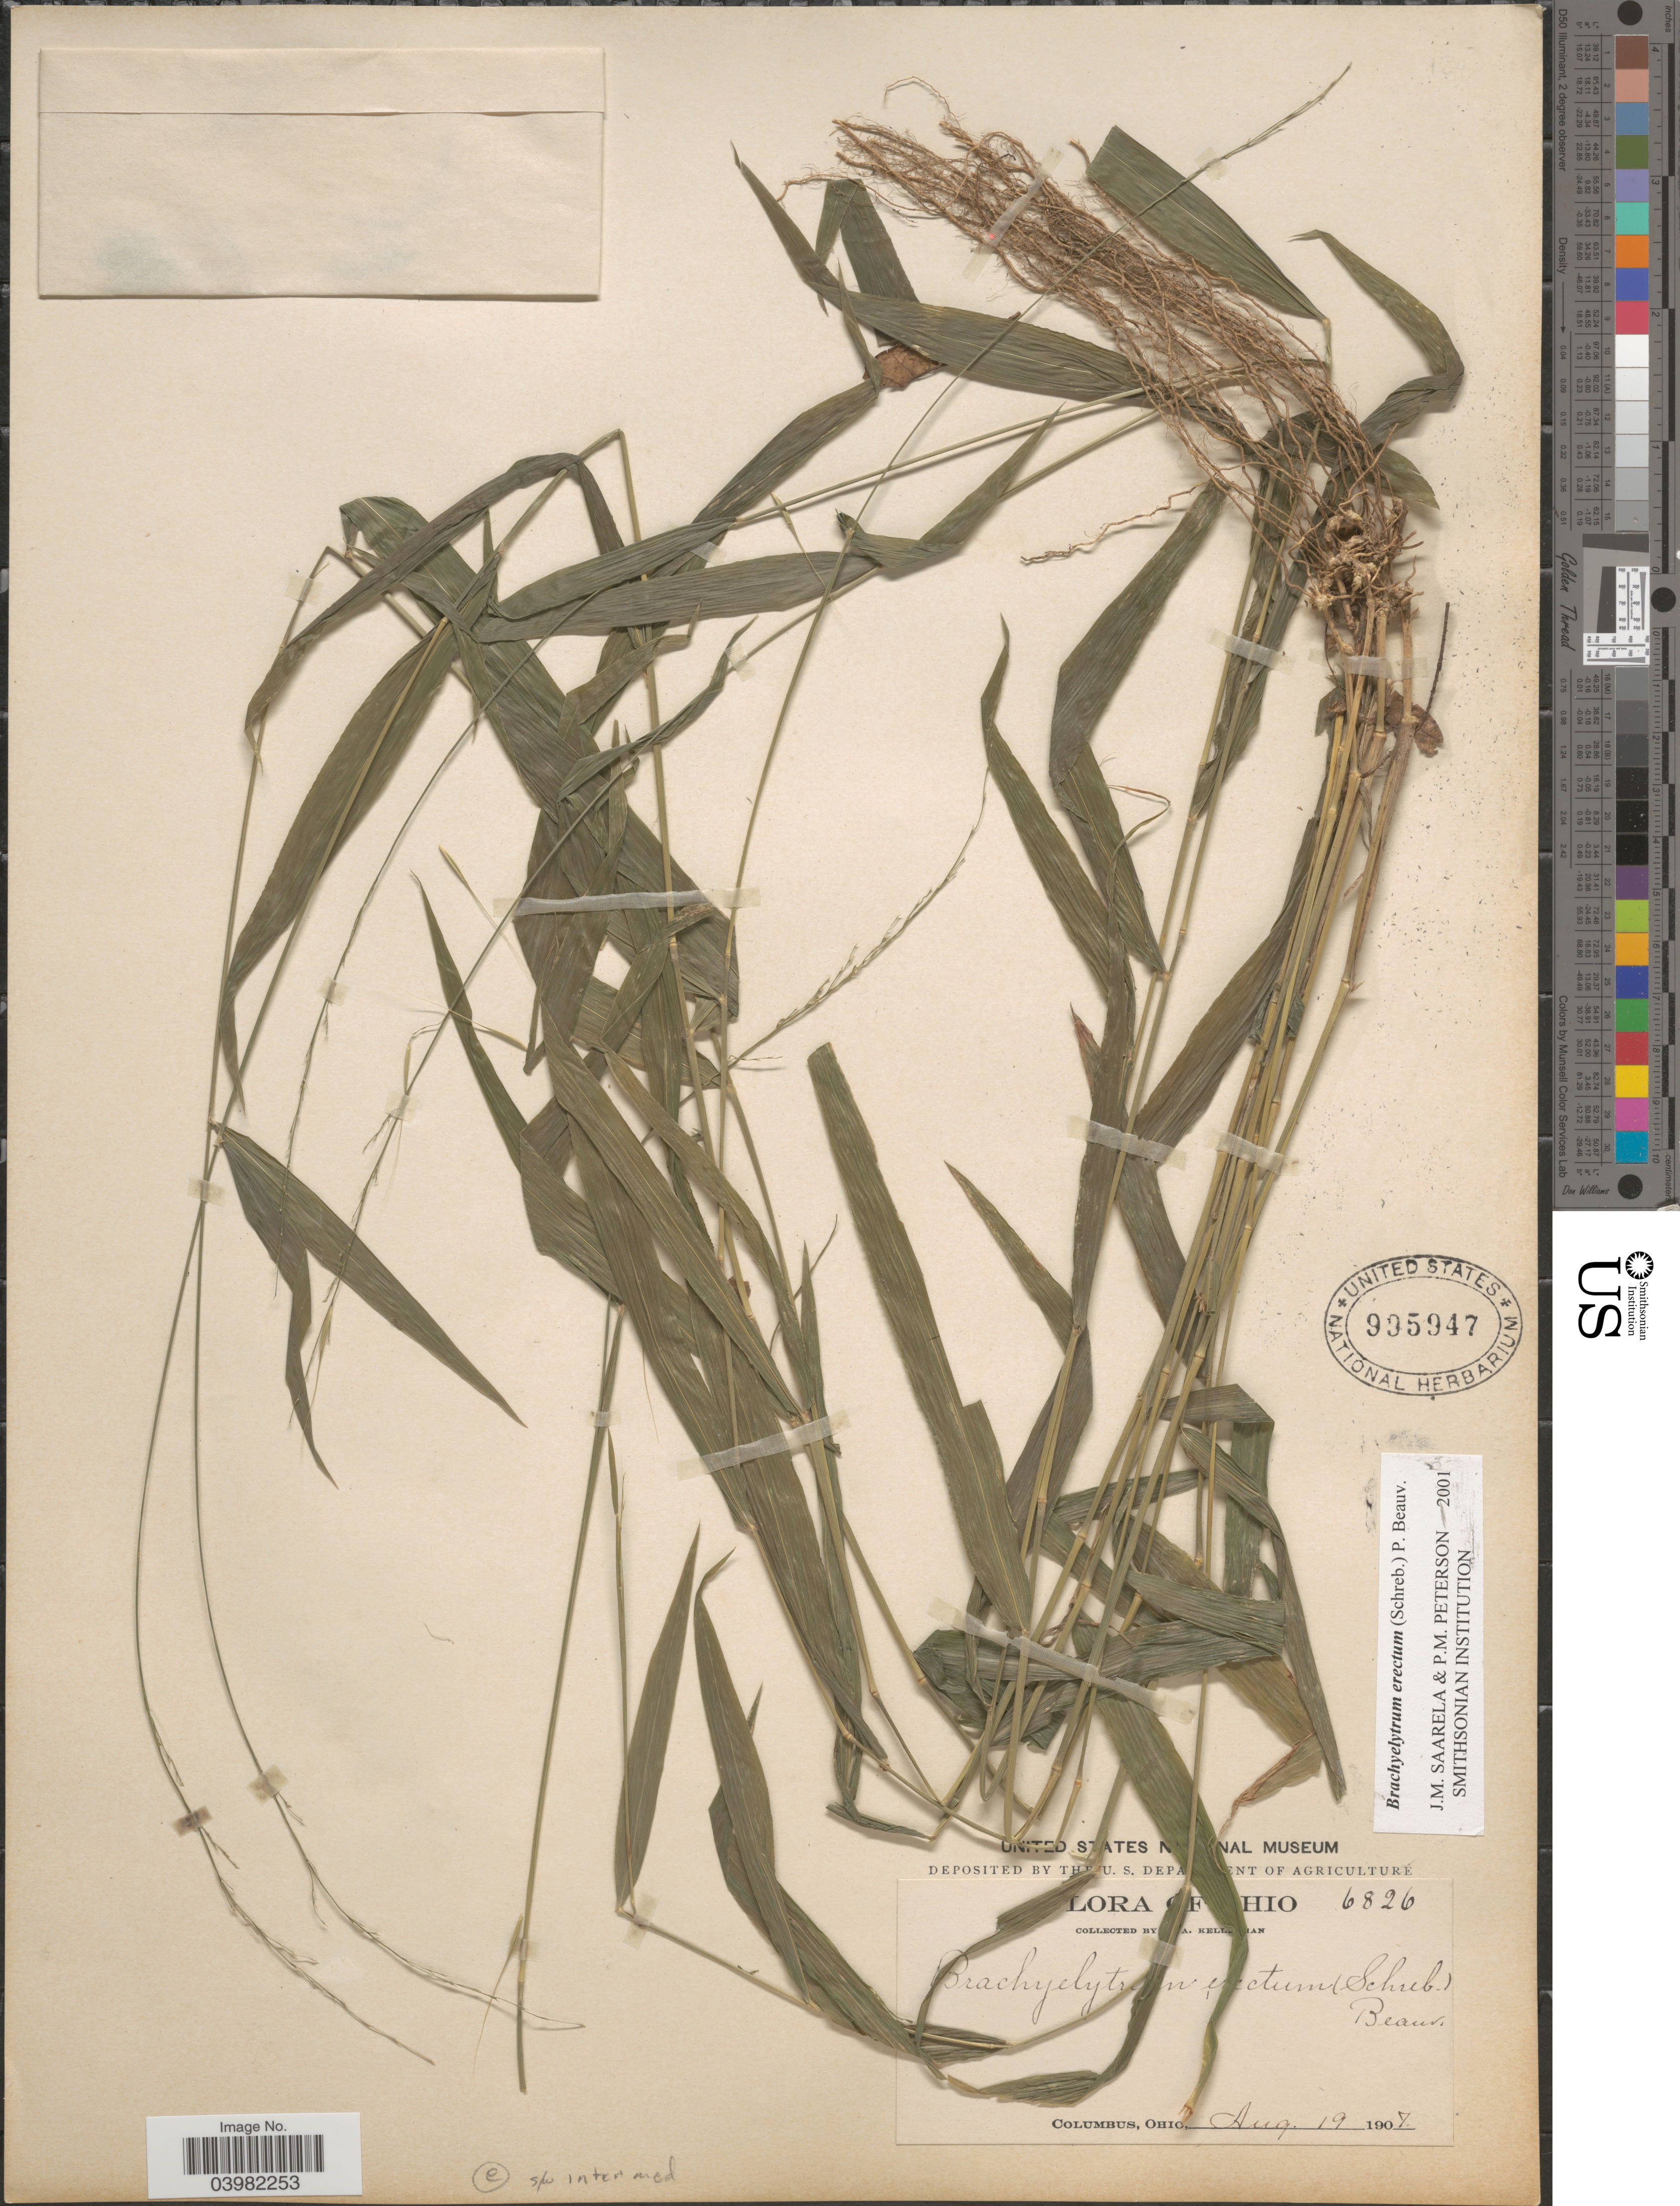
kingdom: Plantae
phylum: Tracheophyta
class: Liliopsida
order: Poales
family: Poaceae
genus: Brachyelytrum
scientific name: Brachyelytrum erectum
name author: (Schreb.) P. Beauv.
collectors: W. A. Kellerman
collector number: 6826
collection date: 1907-08-19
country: United States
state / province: Ohio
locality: Columbus.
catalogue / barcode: US 995947